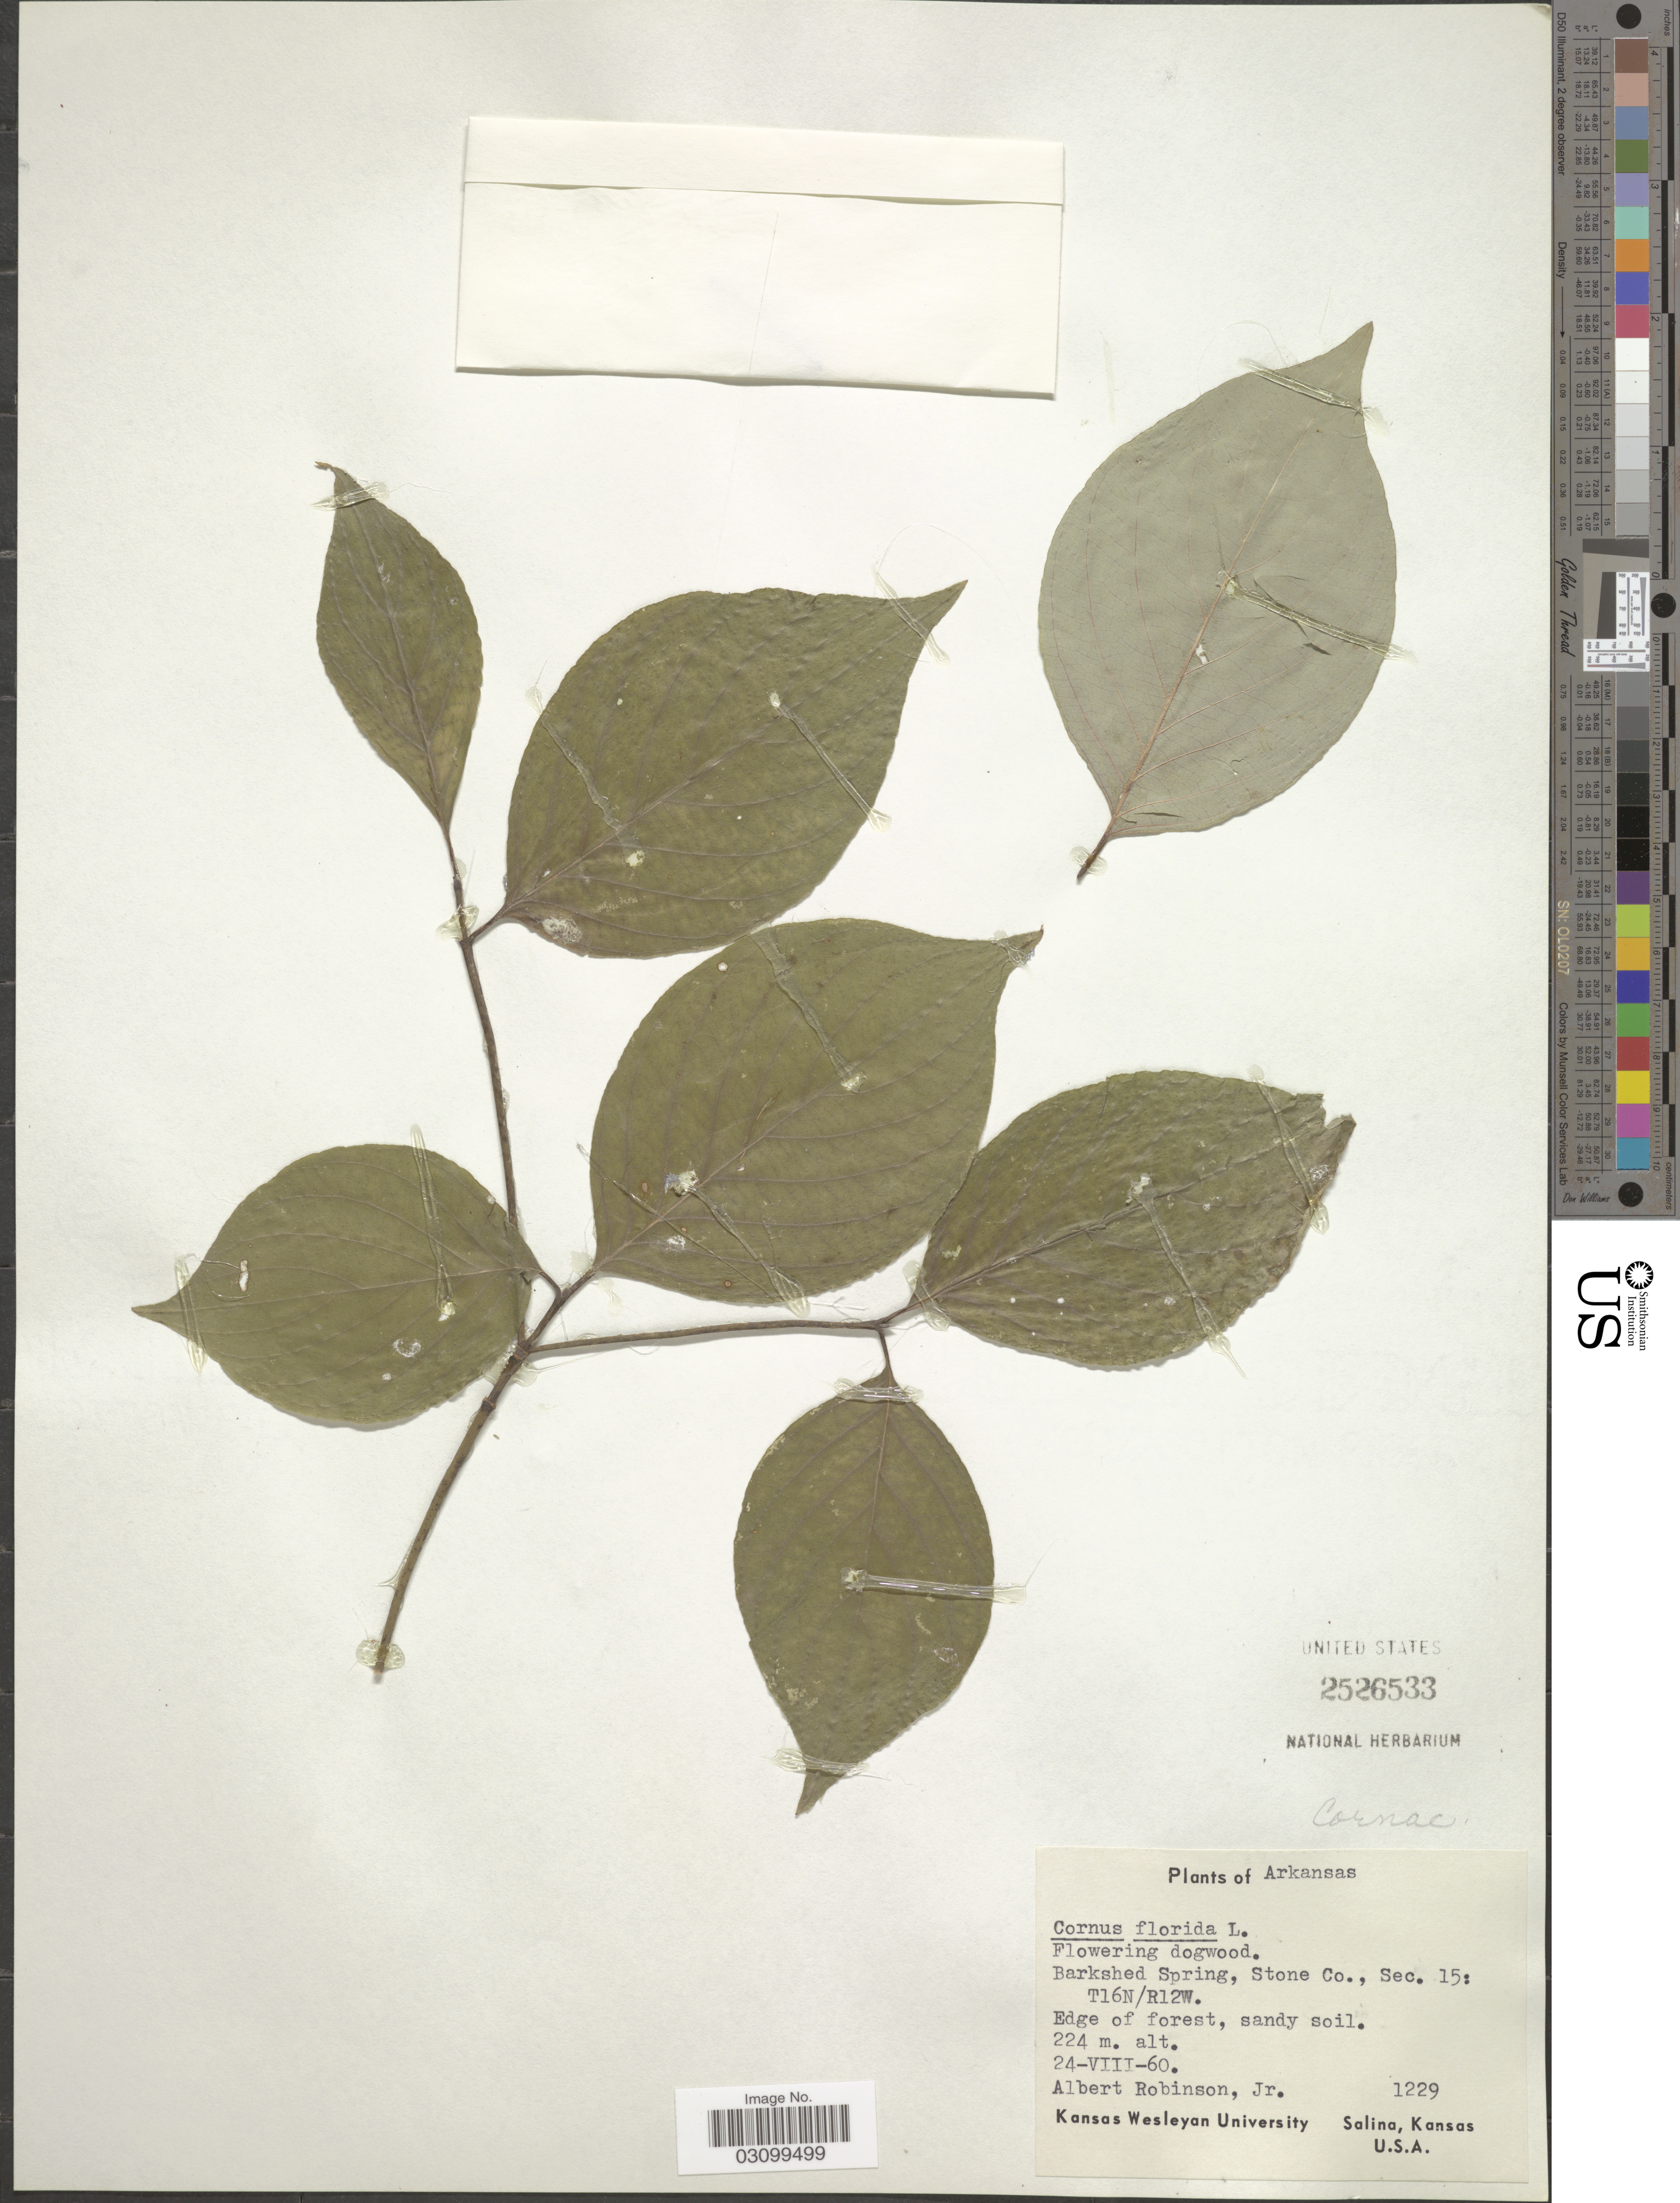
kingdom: Plantae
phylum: Tracheophyta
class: Magnoliopsida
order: Cornales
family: Cornaceae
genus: Cornus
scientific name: Cornus florida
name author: L.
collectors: A. Robinson Jr.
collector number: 1229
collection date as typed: Transcribed d/m/y: 24/8/60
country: United States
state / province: Kansas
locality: Barkshed Spring, Stone Co., Sec. 15; T16N/ R12W.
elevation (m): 224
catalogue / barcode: US 2526533